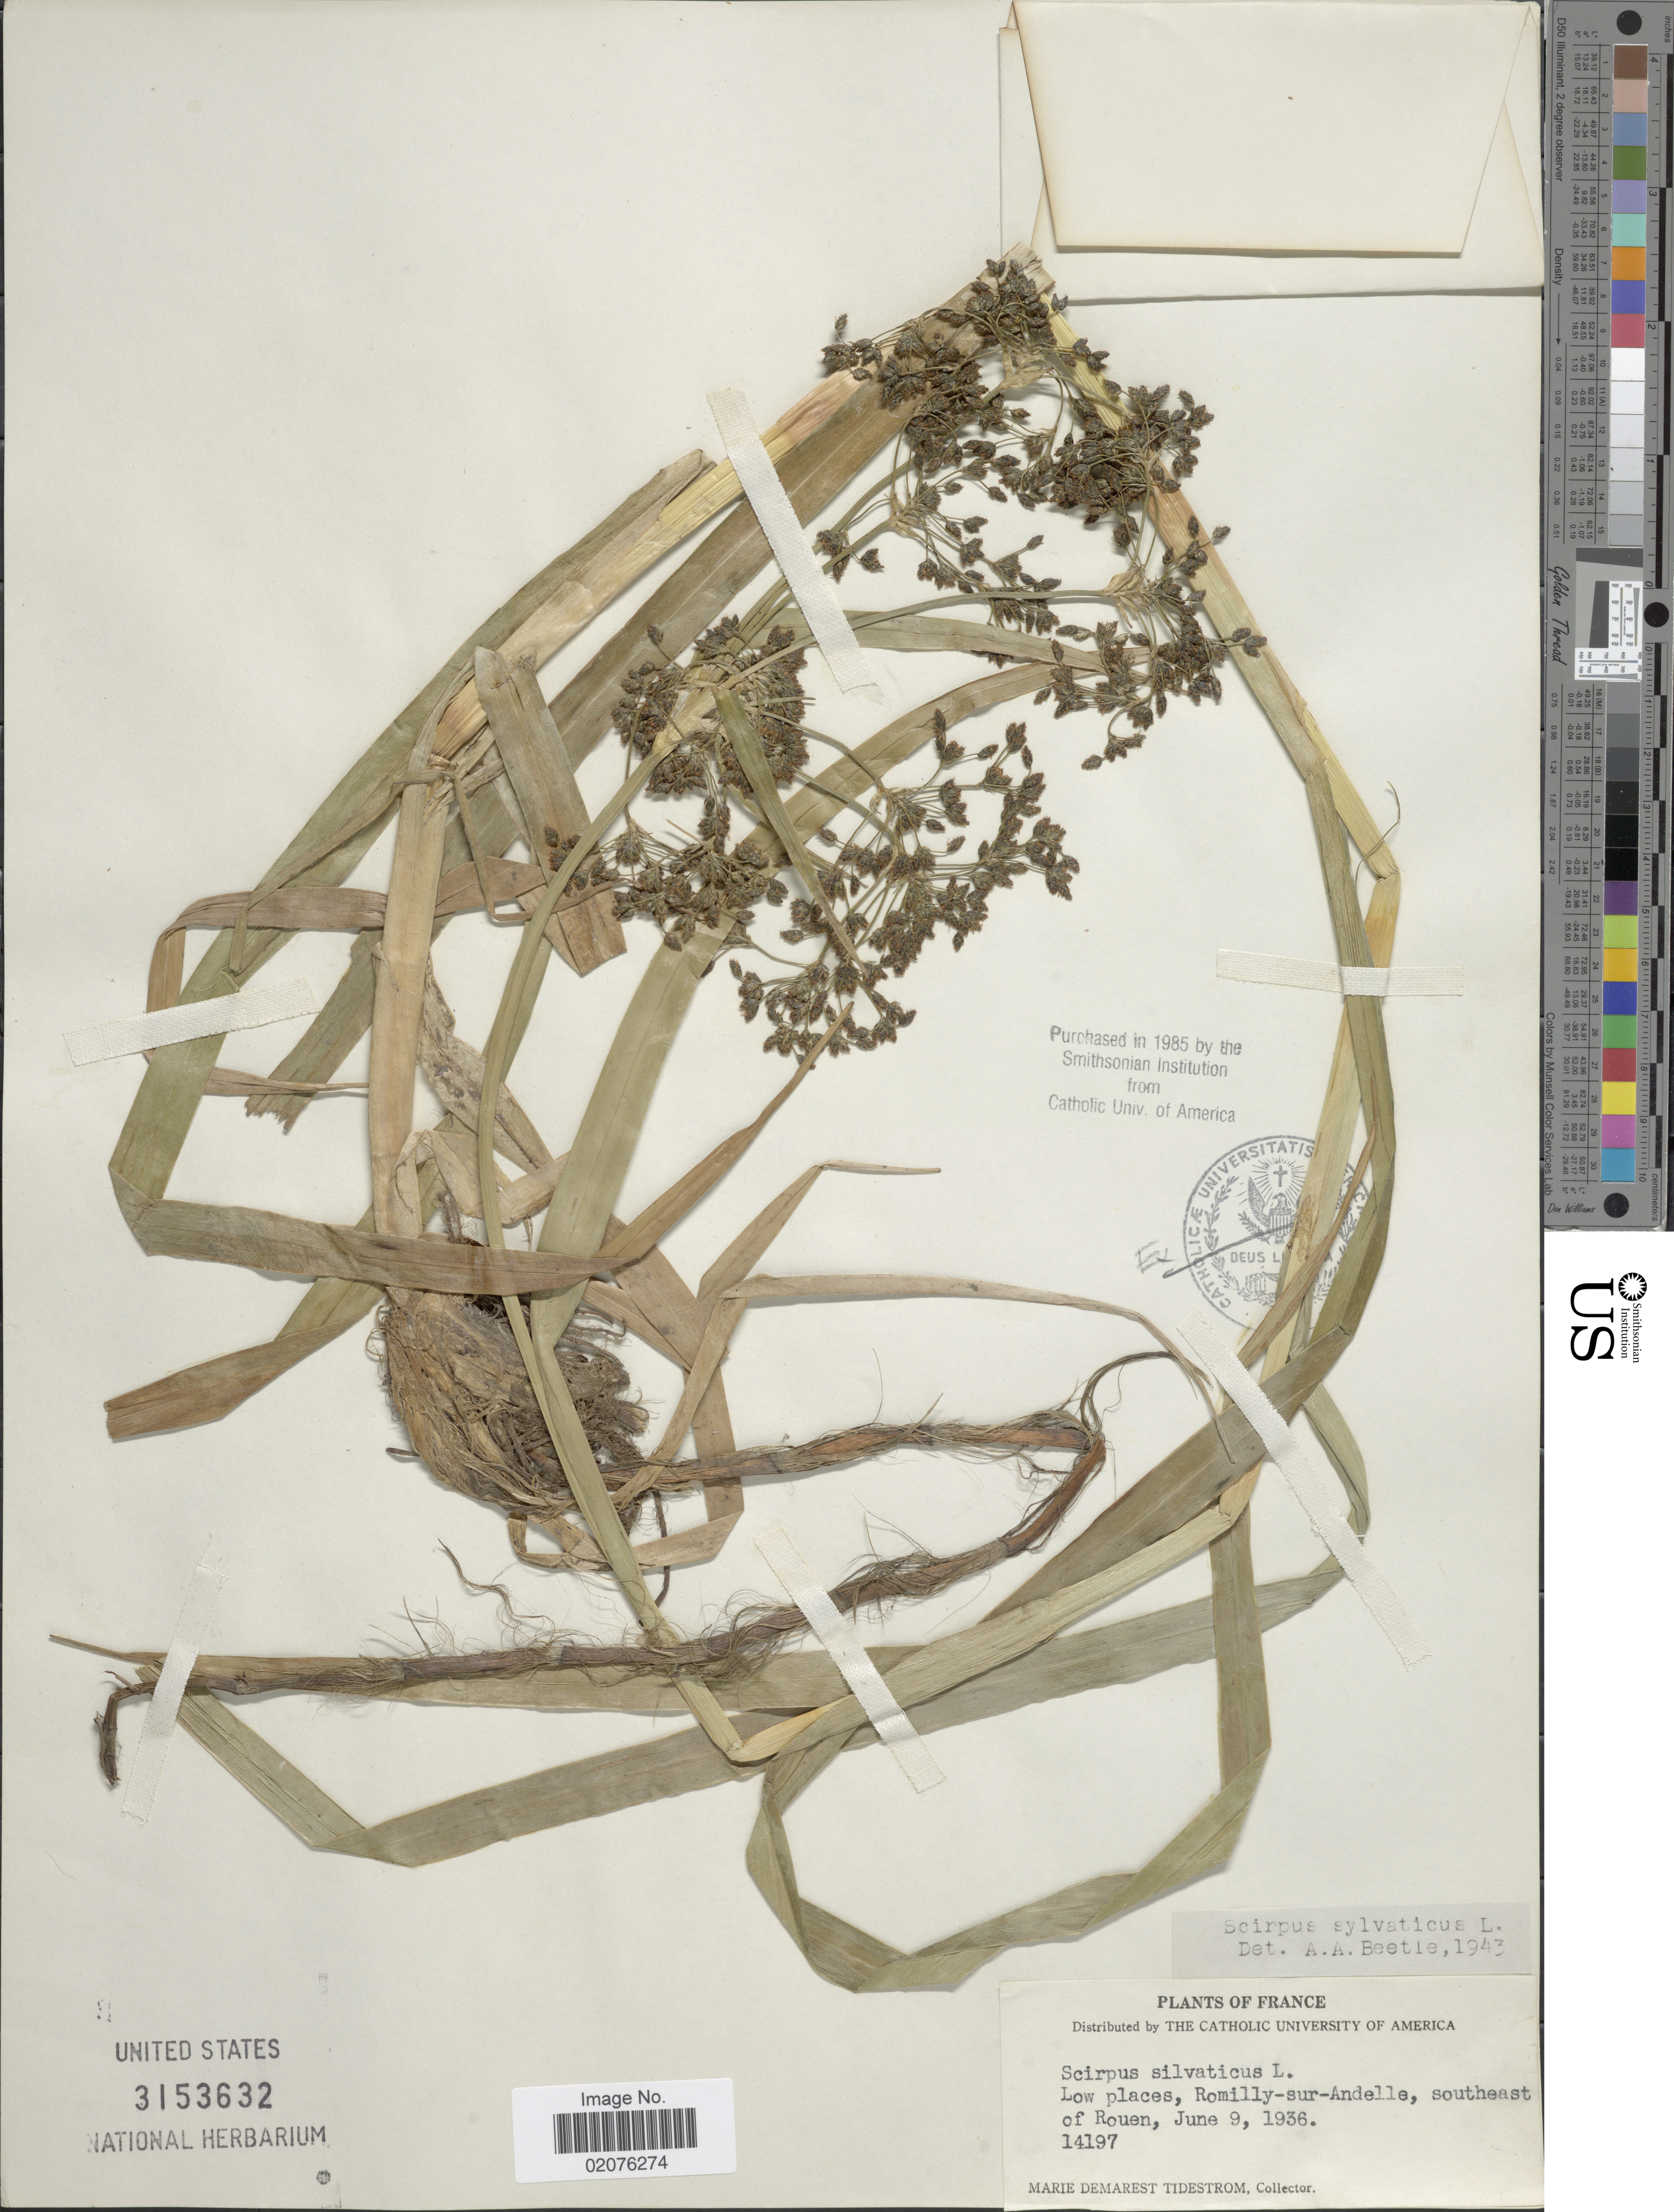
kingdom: Plantae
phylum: Tracheophyta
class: Liliopsida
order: Poales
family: Cyperaceae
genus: Scirpus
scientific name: Scirpus sylvaticus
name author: L.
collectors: M. Tidestrom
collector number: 14197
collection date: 1936-06-09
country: France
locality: Romilly-sur-Andelle, southeast of Rouen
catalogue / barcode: US 3153632